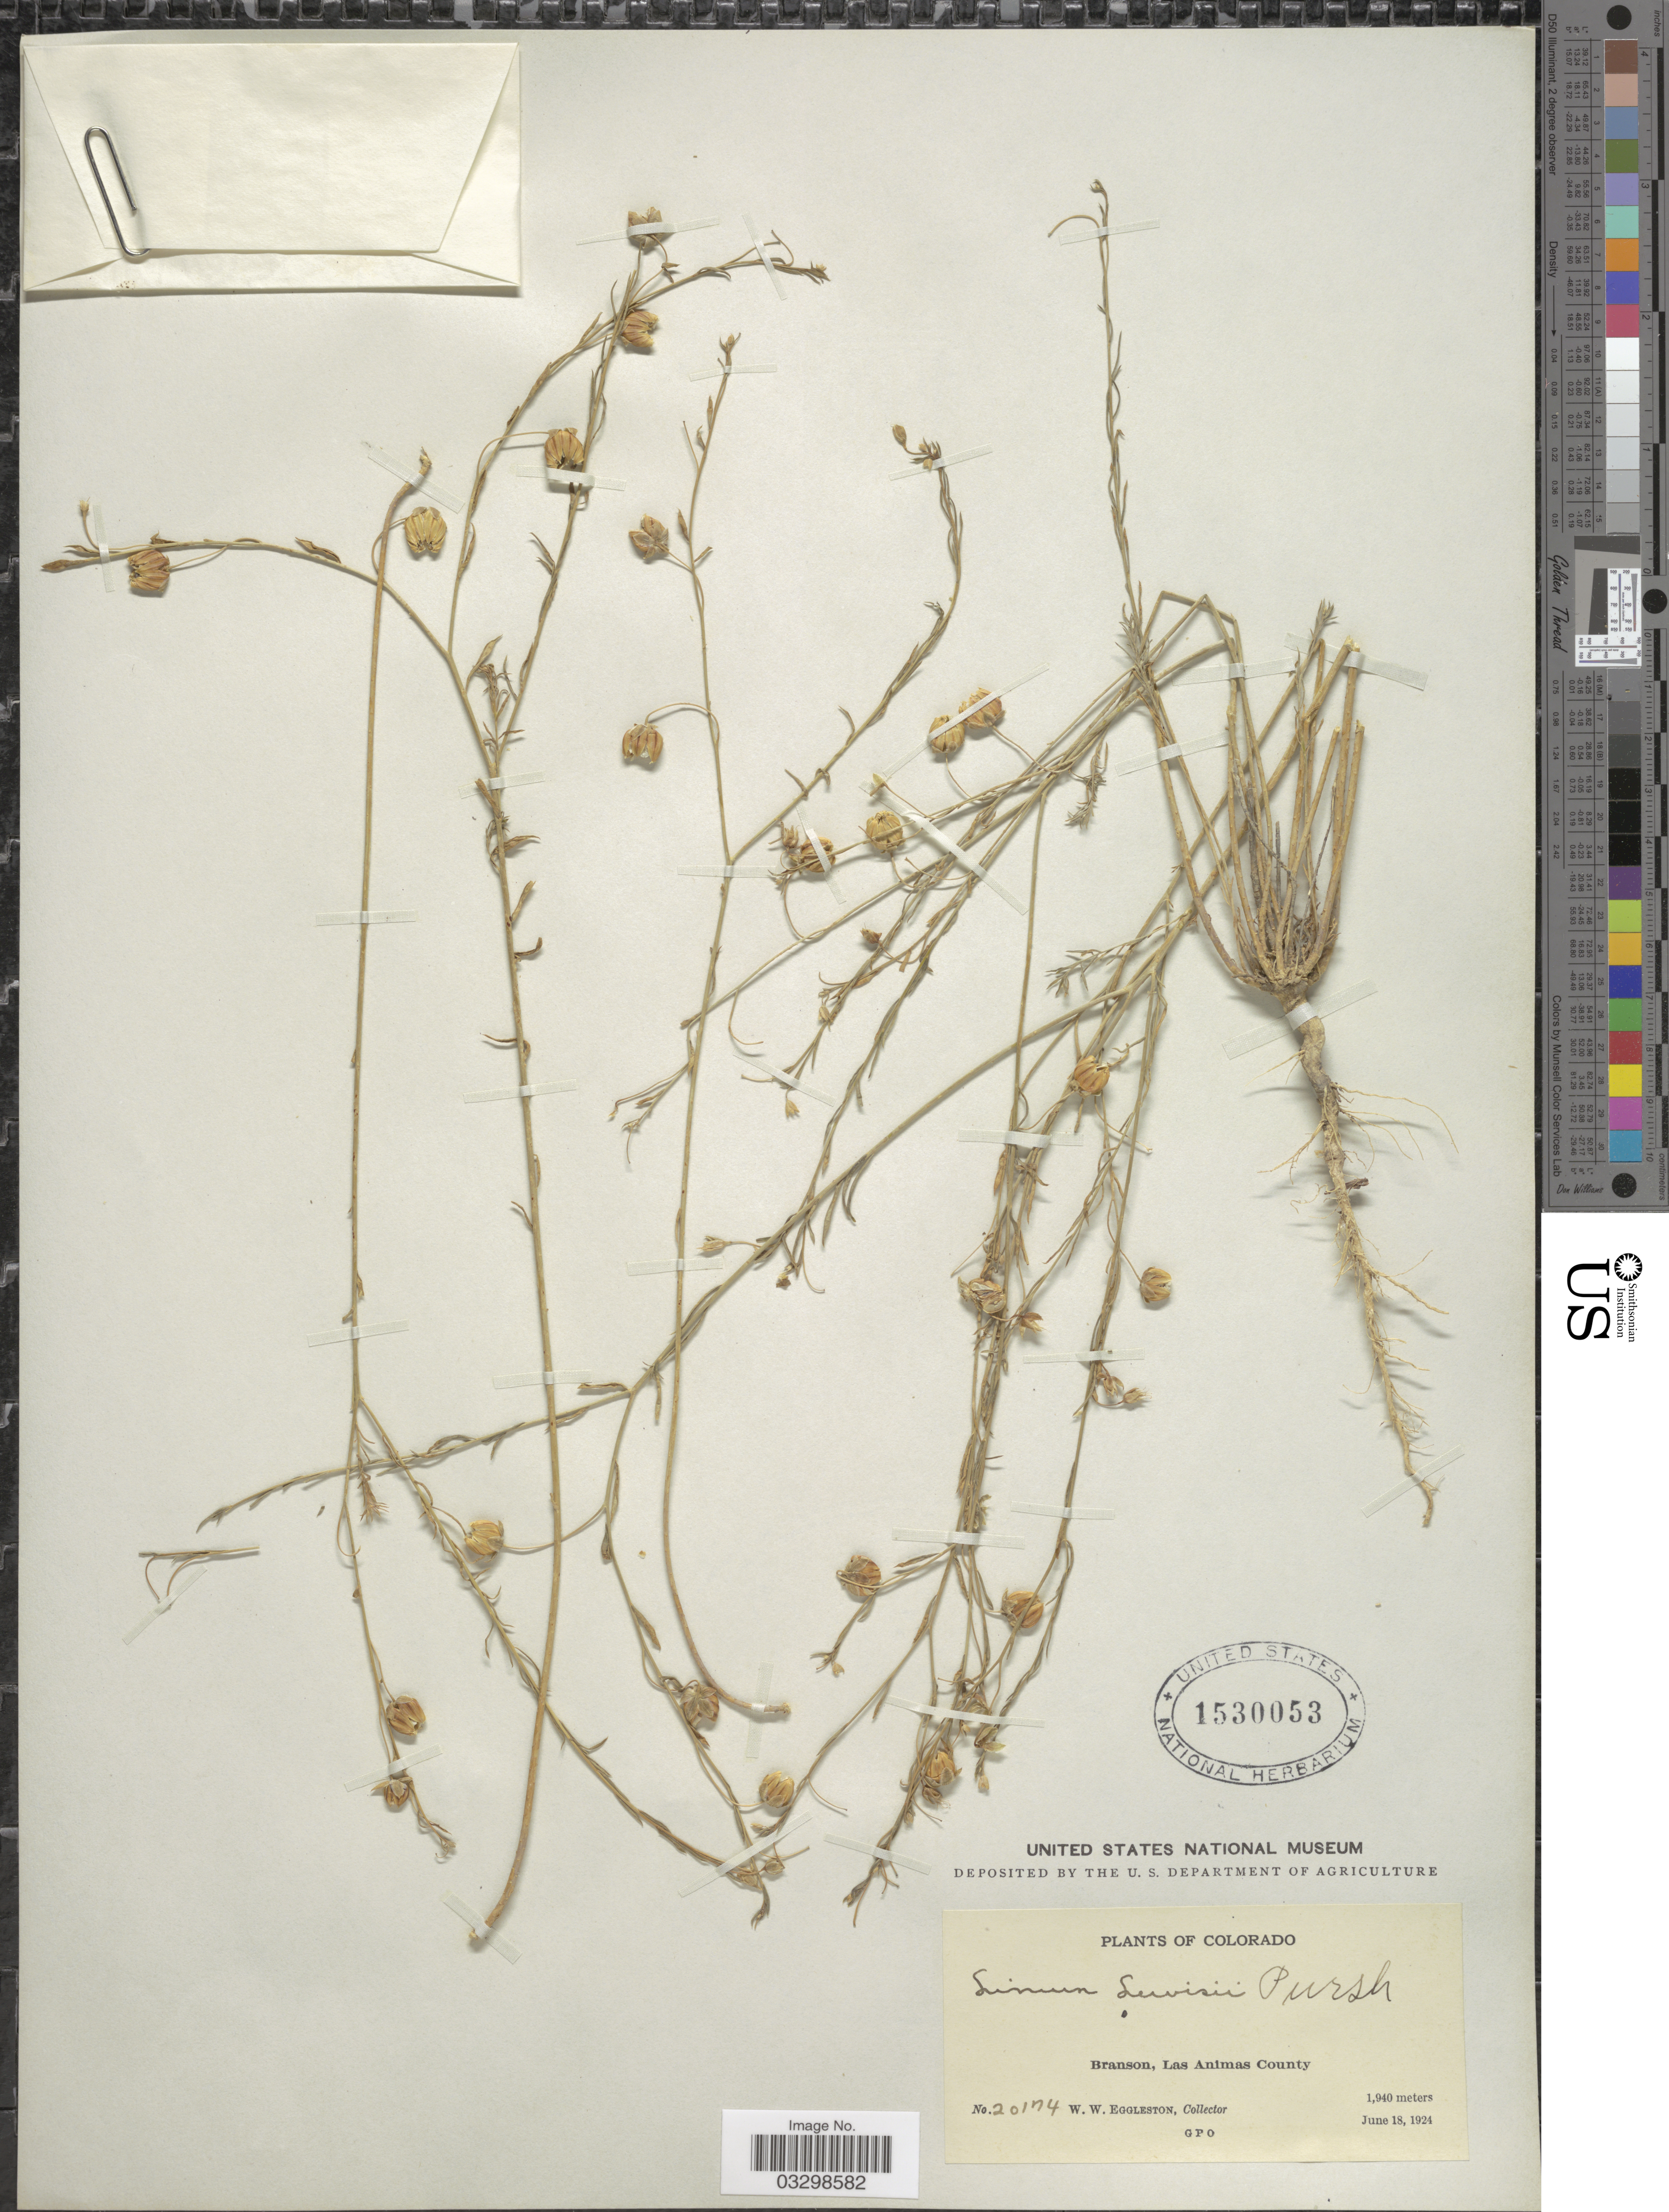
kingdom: Plantae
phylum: Tracheophyta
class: Magnoliopsida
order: Malpighiales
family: Linaceae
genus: Linum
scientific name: Linum lewisii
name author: Pursh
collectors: W. W. Eggleston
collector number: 20174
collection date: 1924-06-18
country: United States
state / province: Colorado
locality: Branson, Las Animas County.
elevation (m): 1940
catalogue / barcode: US 1530053